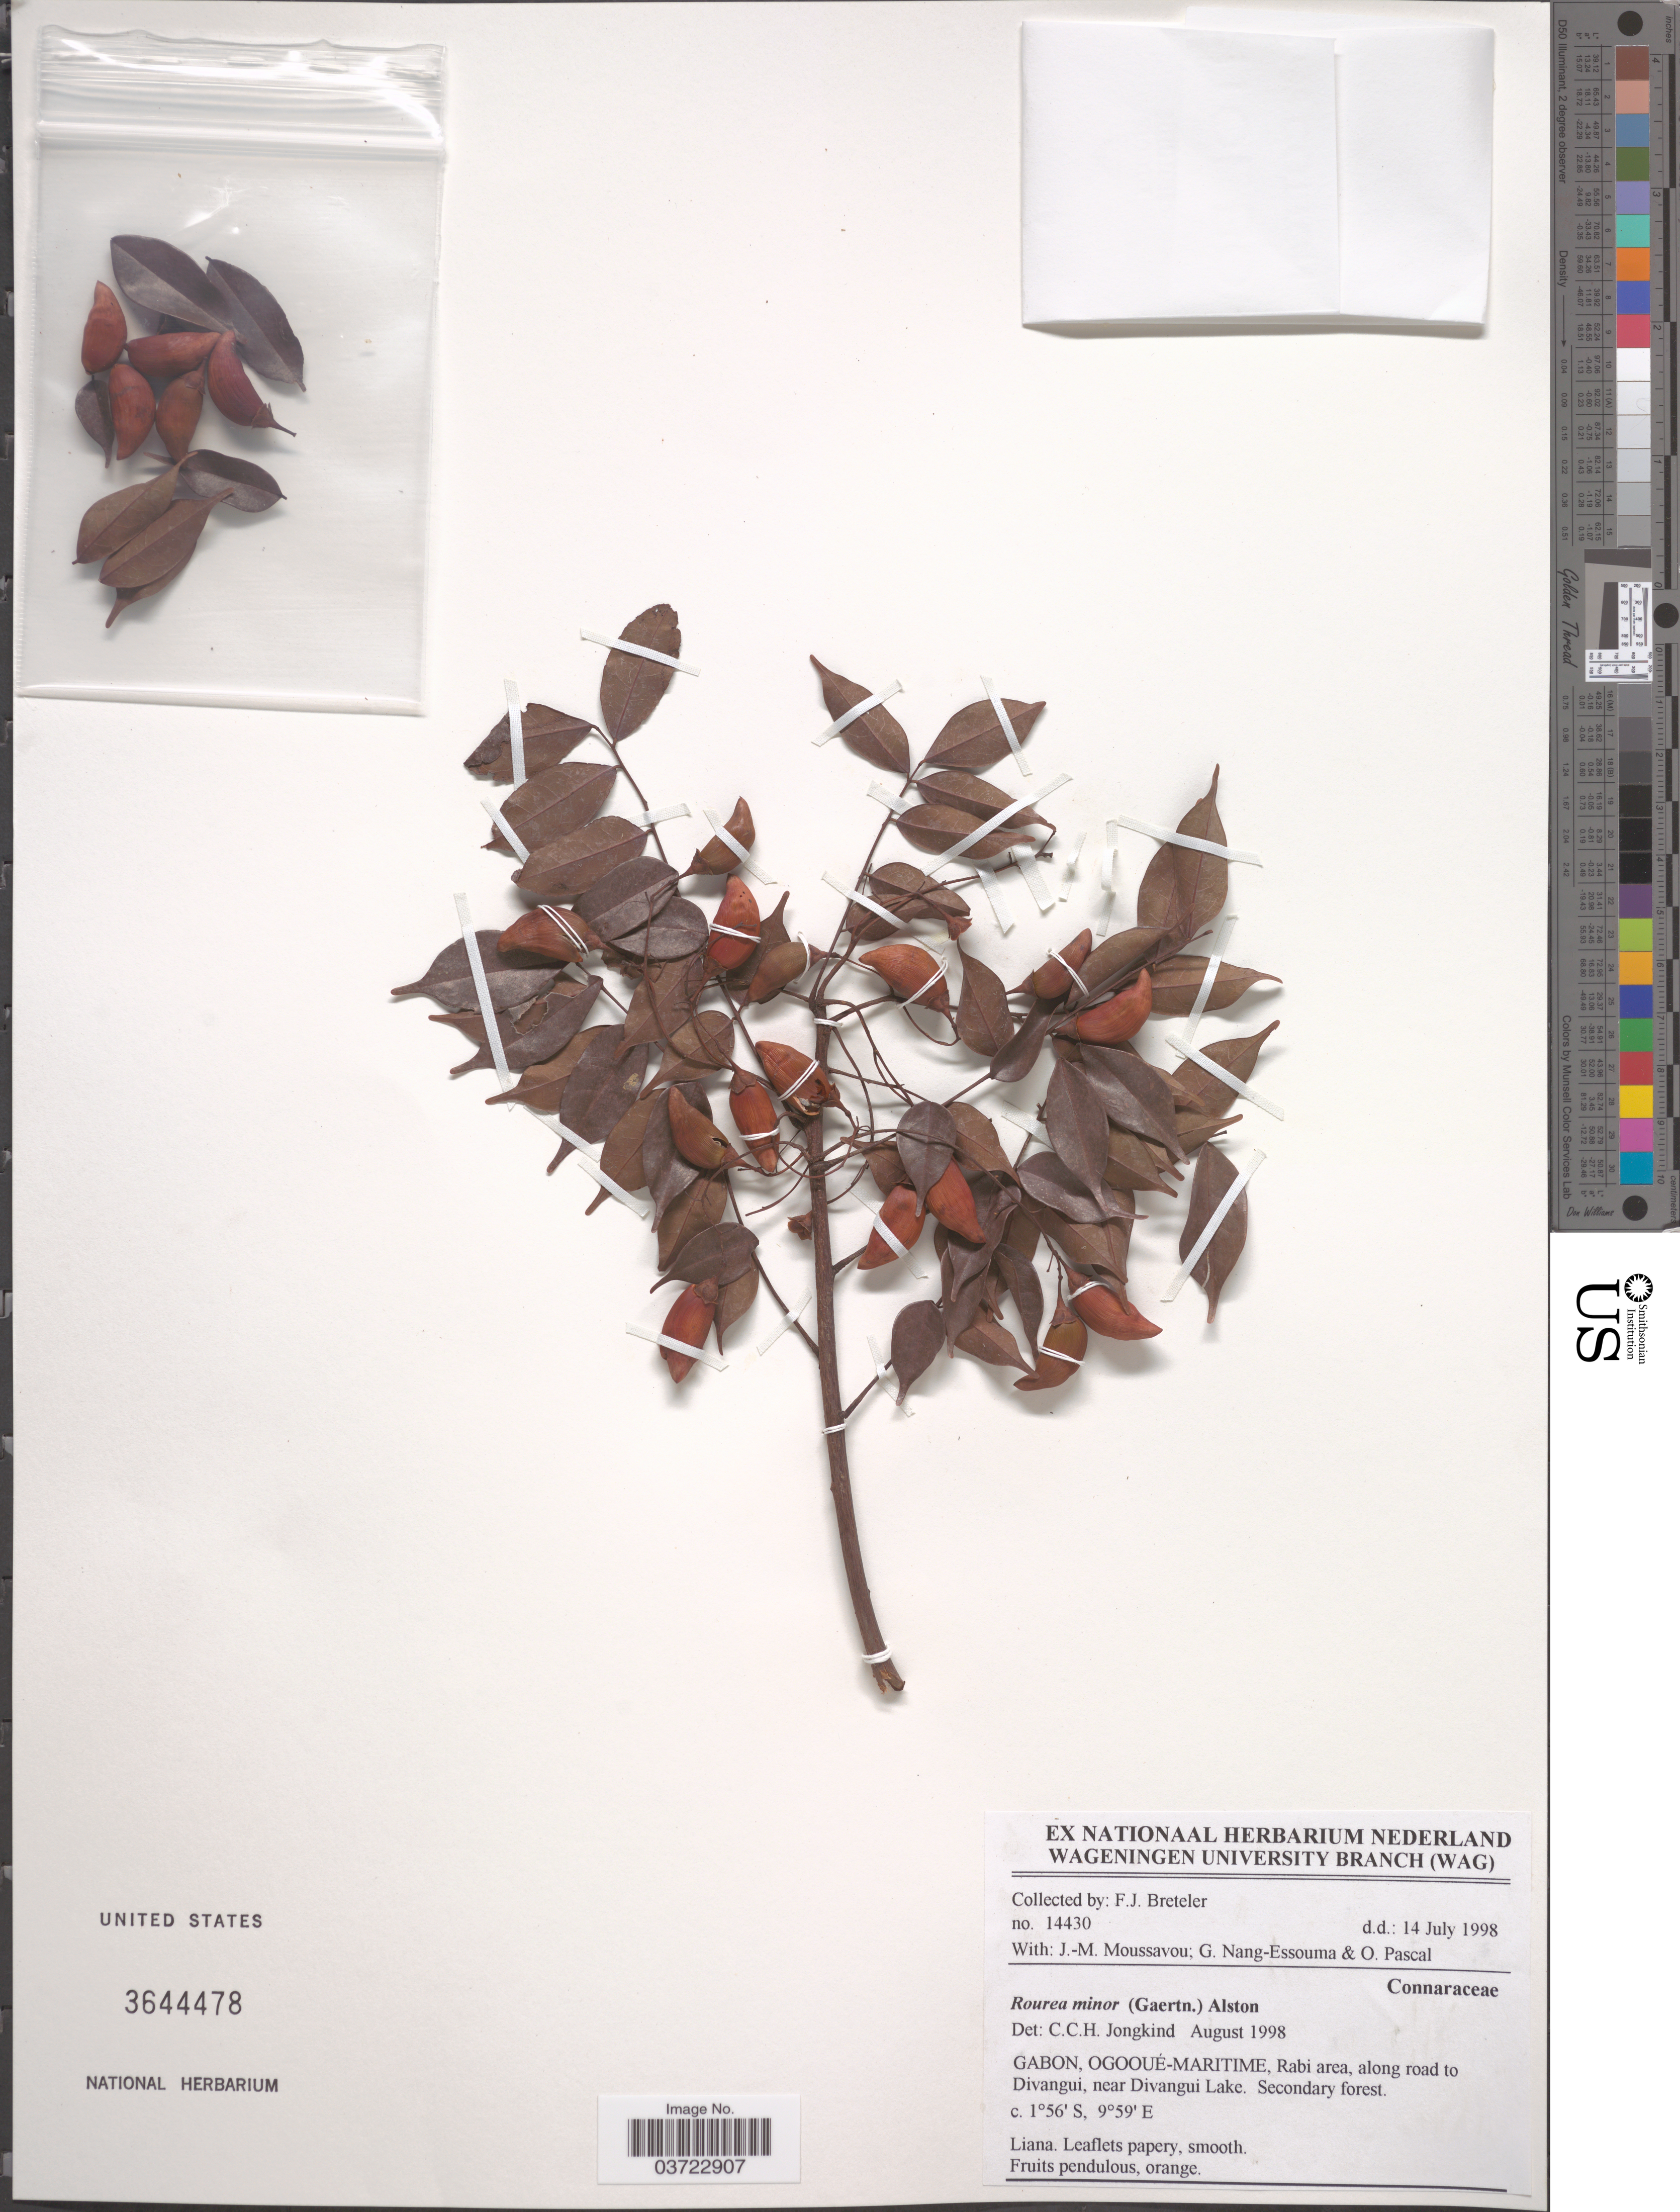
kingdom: Plantae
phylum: Tracheophyta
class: Magnoliopsida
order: Oxalidales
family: Connaraceae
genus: Rourea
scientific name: Rourea minor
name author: (Gaertn.) Leenh.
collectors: F. J. Breteler, J. Moussavou, G. Nang-Essouma & O. Pascal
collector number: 14430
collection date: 1998-07-14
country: Gabon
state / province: Ogooue-Maritime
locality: Rabi area, along road to Divangui, near Divangui Lake.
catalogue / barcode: US 3644478